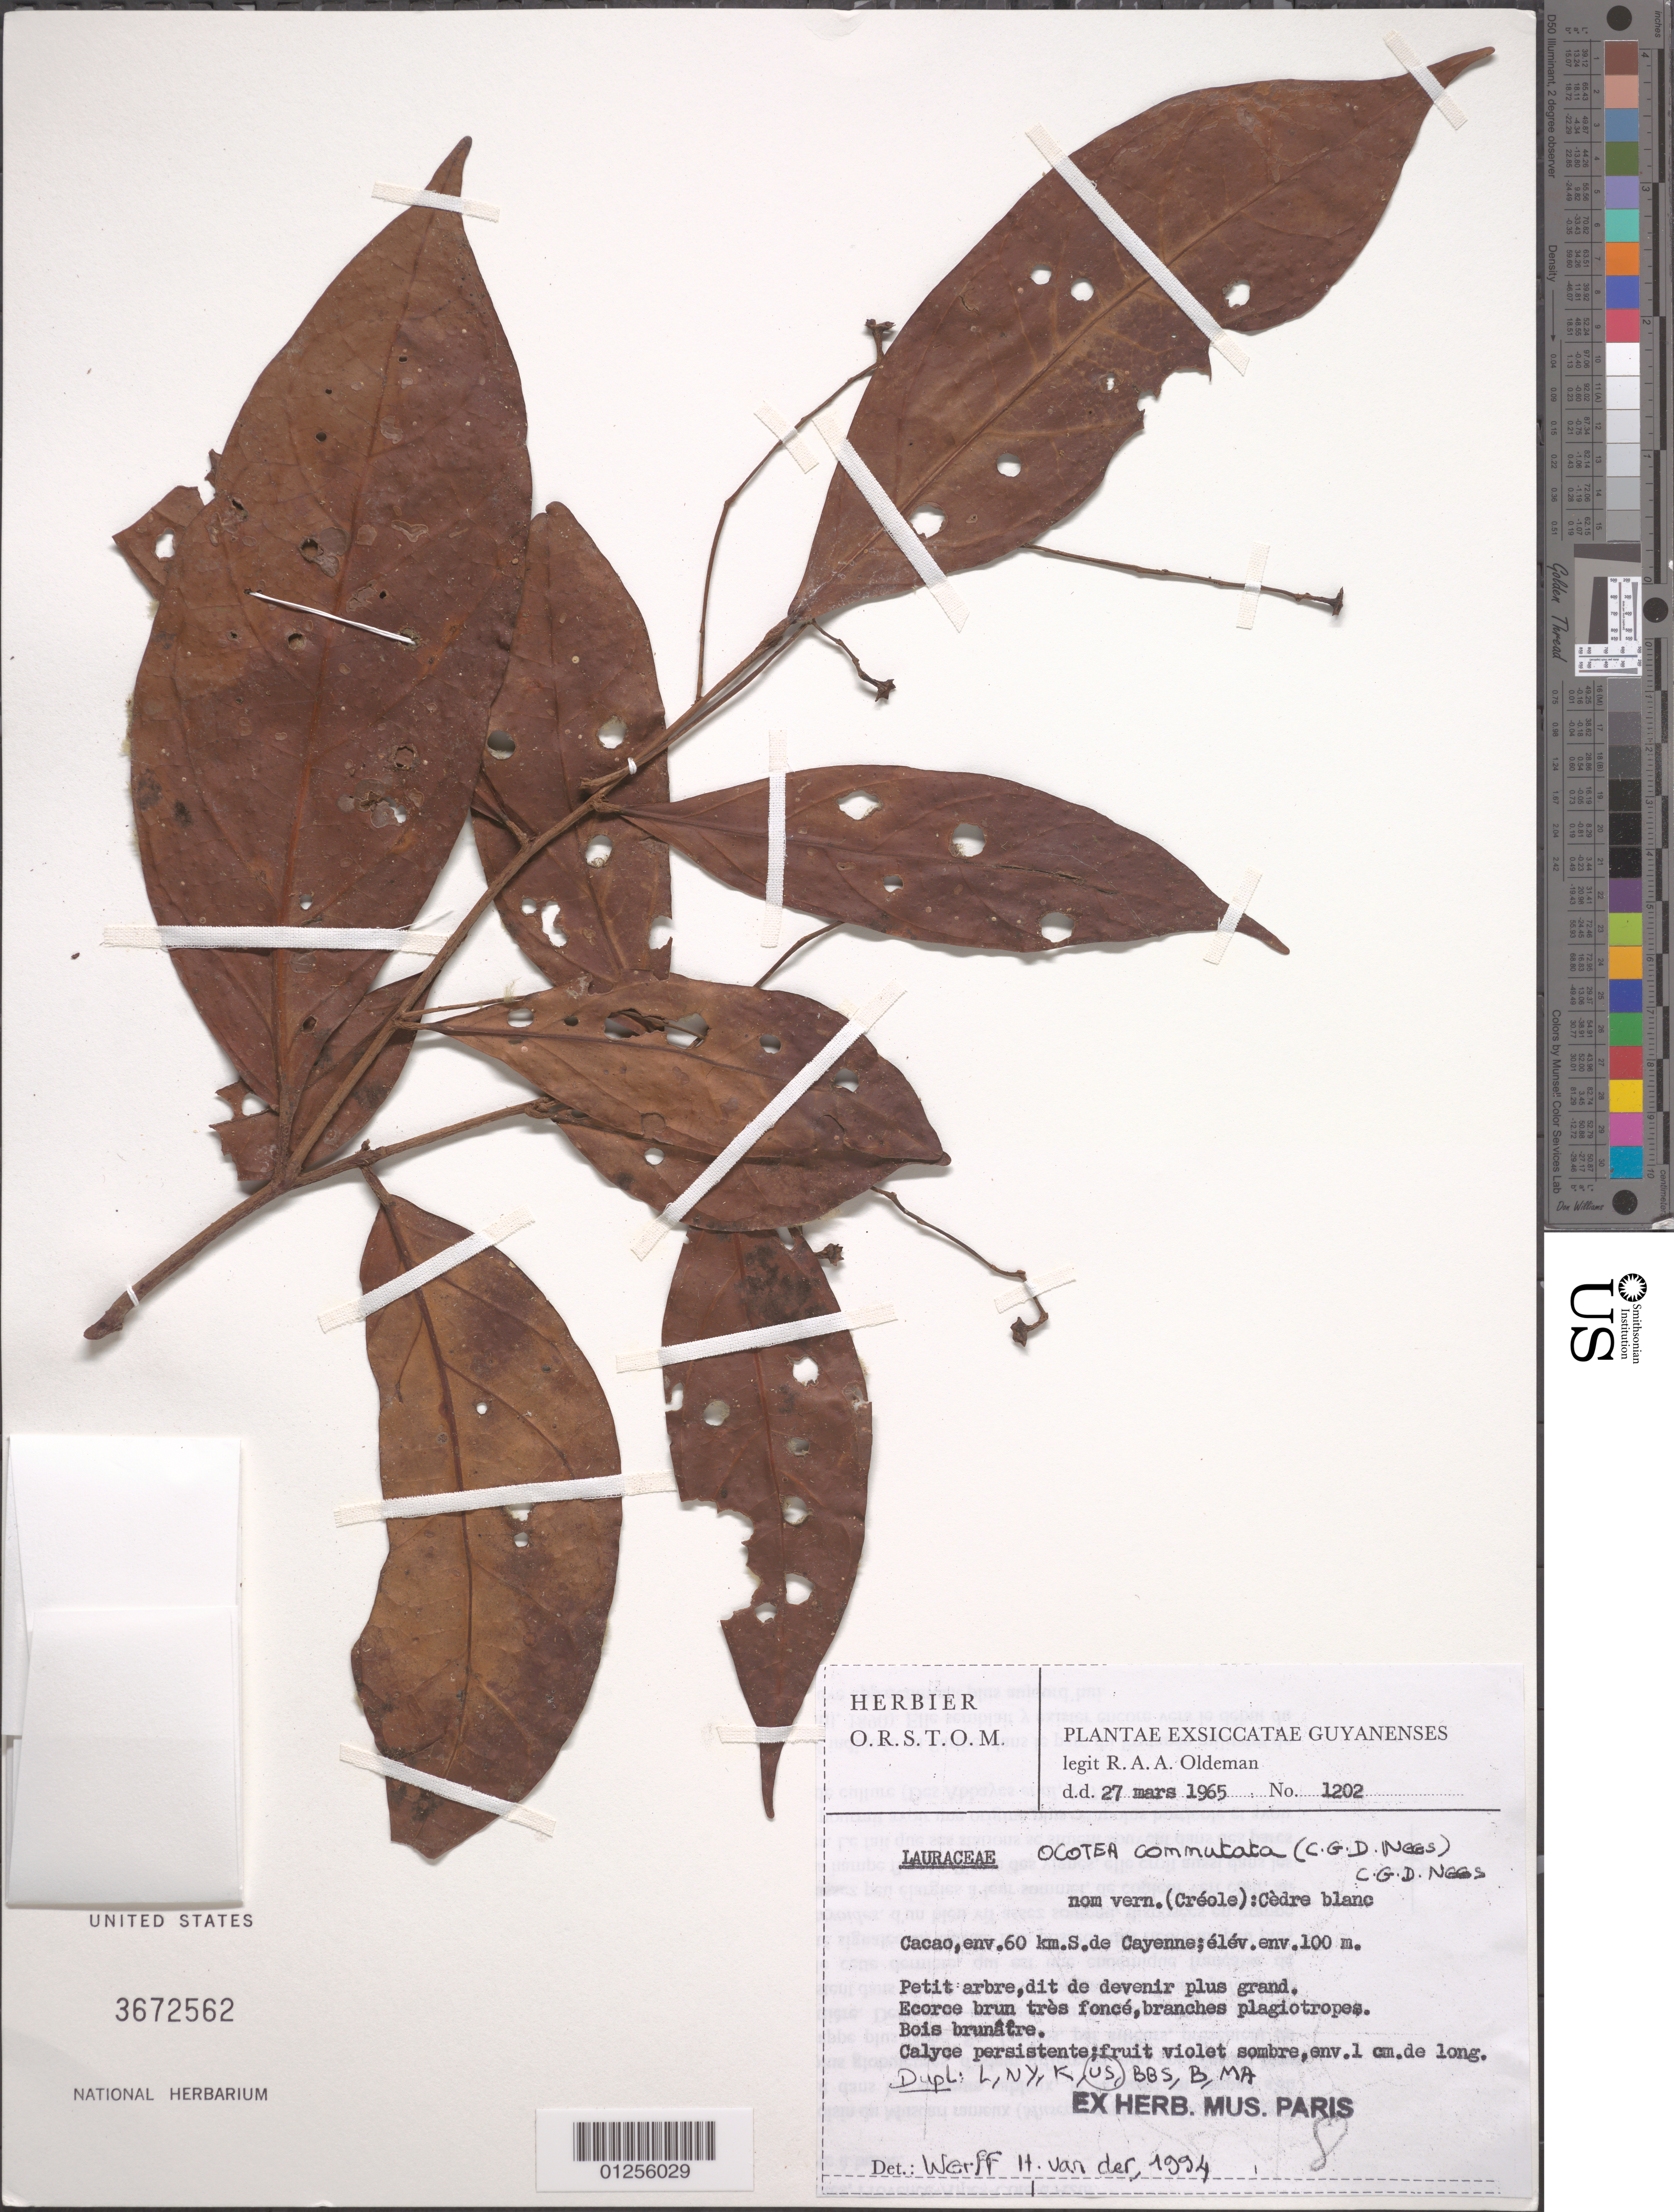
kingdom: Plantae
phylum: Tracheophyta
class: Magnoliopsida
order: Laurales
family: Lauraceae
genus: Ocotea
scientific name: Ocotea commutata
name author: (Nees) Mez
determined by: van der Werff, H., (MO), Missouri Botanical Garden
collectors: R. Oldeman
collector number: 1202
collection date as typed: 27-Mar-65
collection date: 1965-03-27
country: French Guiana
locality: Mt. Cacao, env. 60 km S de Cayenne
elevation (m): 125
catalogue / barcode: US 3672562